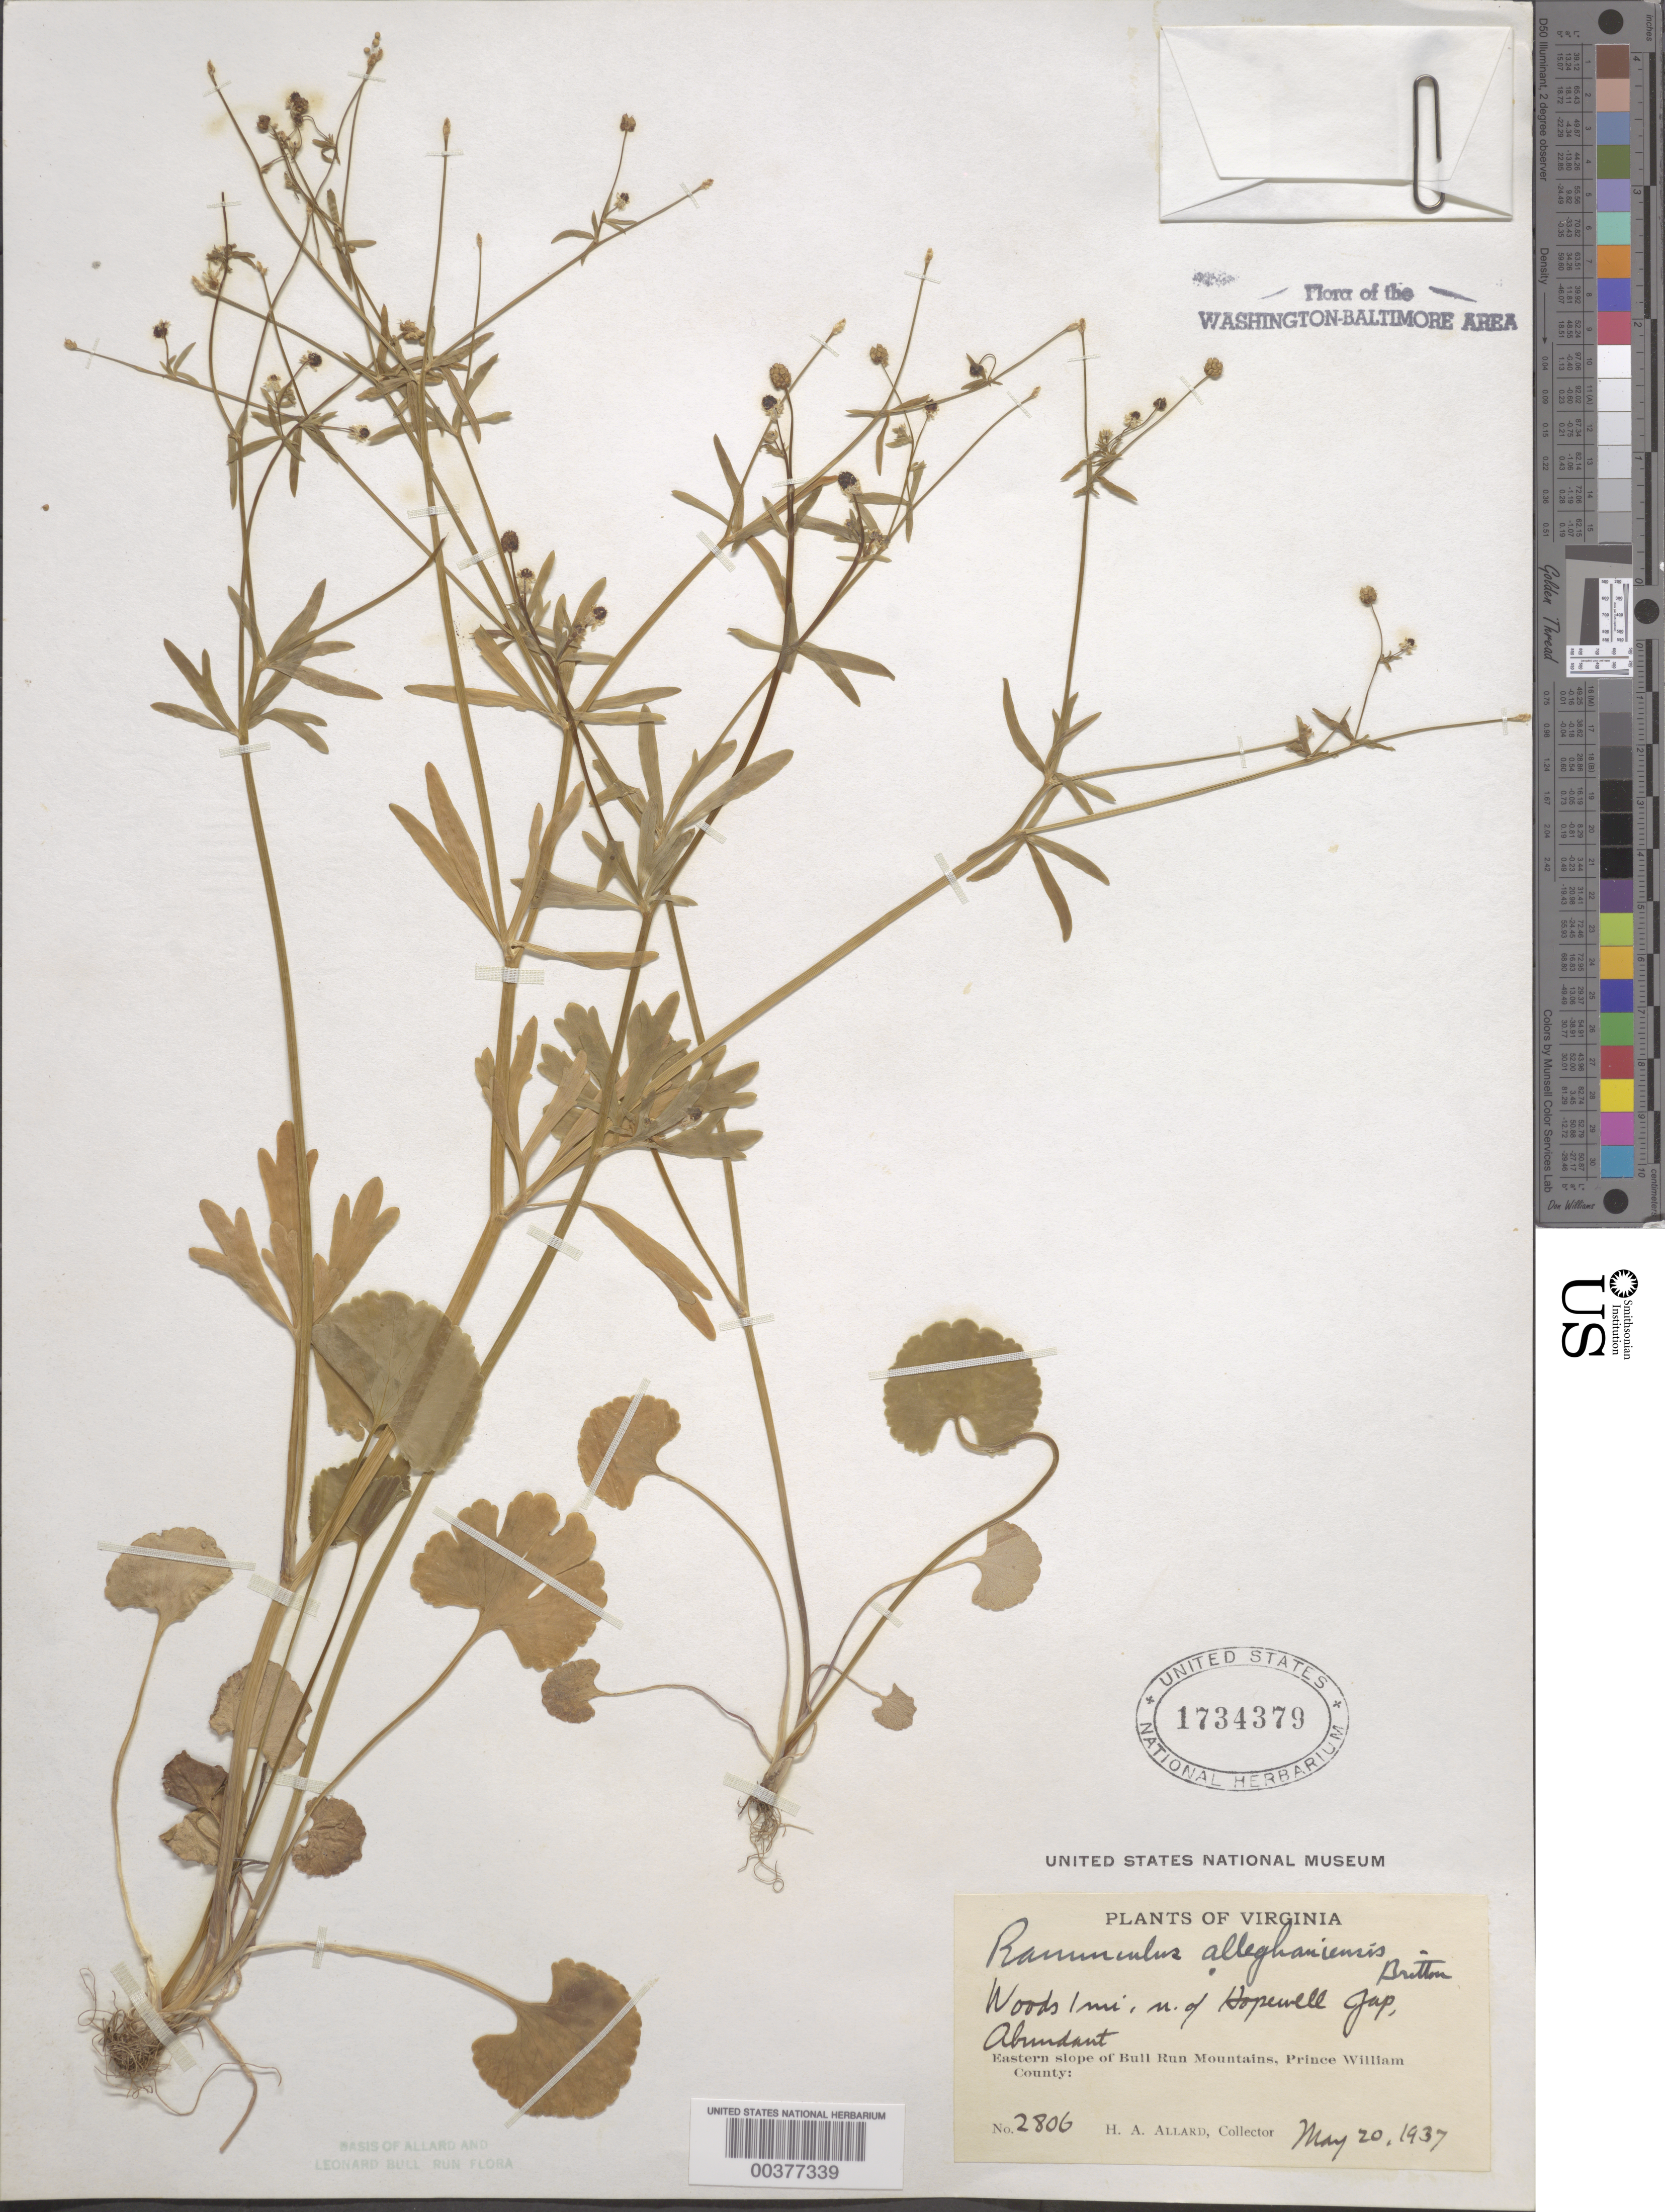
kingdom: Plantae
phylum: Tracheophyta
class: Magnoliopsida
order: Ranunculales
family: Ranunculaceae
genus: Ranunculus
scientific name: Ranunculus allegheniensis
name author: Britton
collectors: H. A. Allard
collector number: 2806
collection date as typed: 20 May 1937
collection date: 1937-05-20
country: United States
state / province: Virginia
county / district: Prince William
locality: North of Hopewell Gap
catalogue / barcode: US 1734379